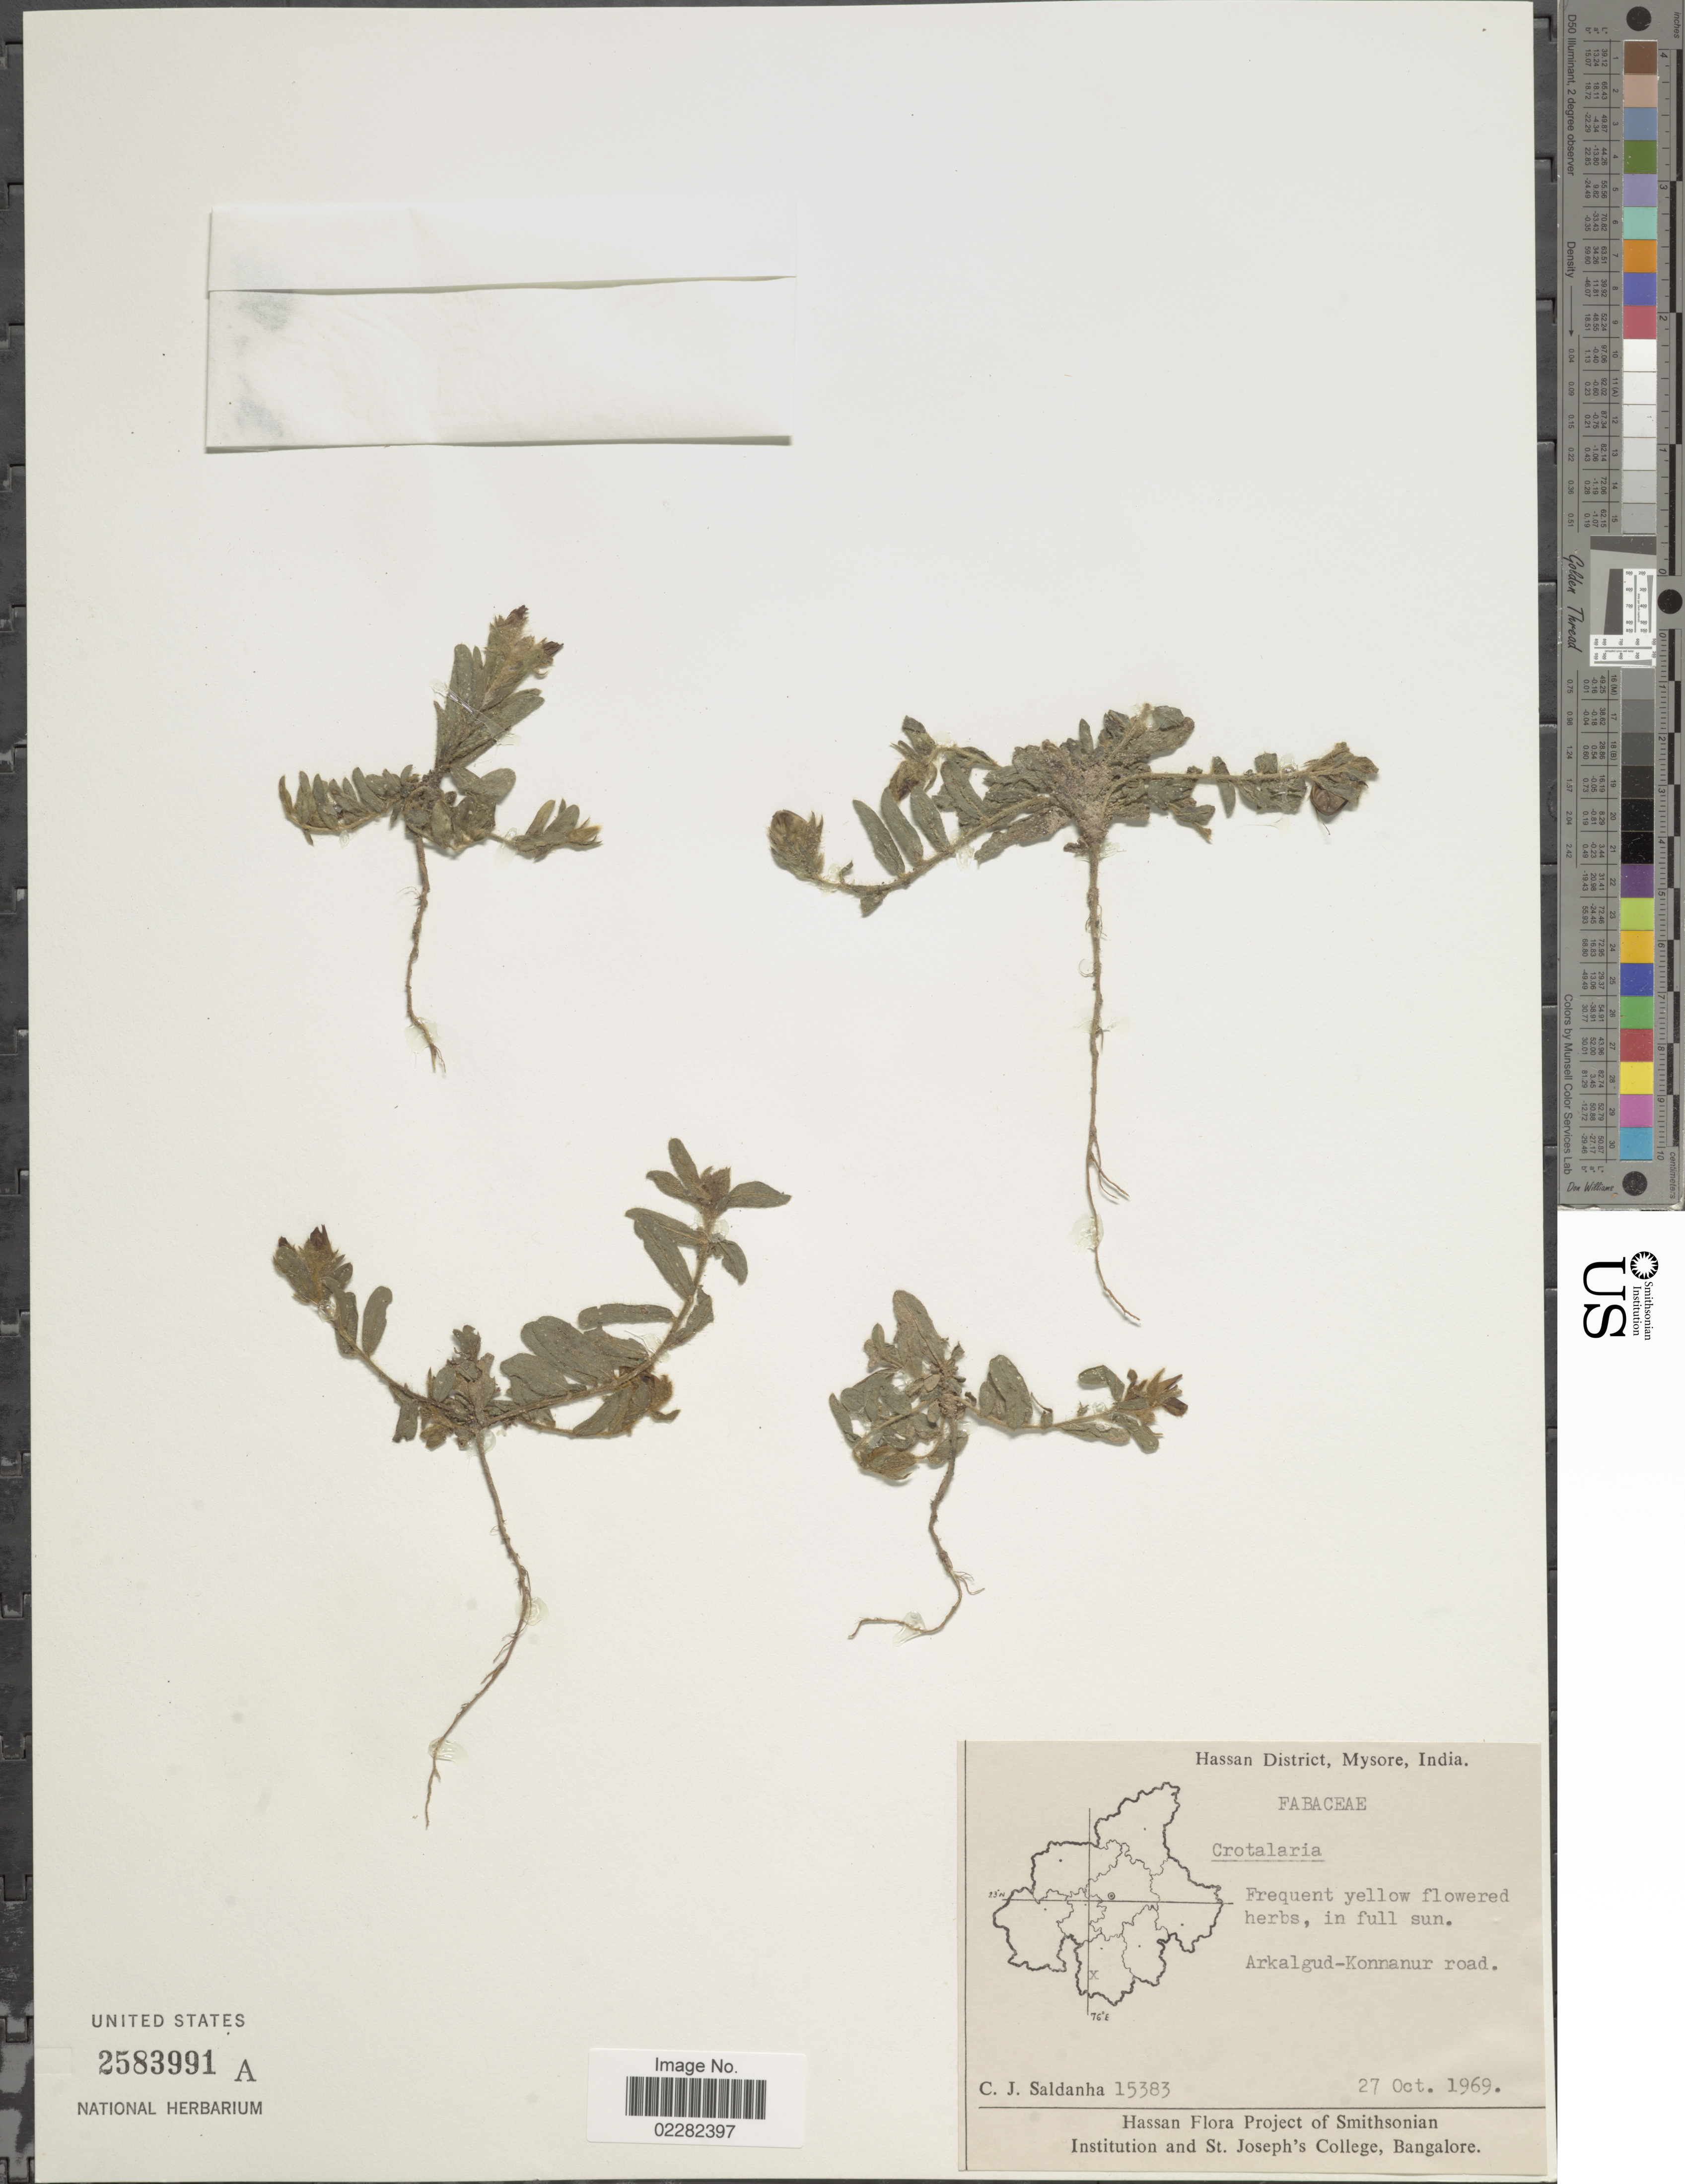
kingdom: Plantae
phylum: Tracheophyta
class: Magnoliopsida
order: Fabales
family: Fabaceae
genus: Crotalaria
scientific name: Crotalaria sp.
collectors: C. J. Saldanha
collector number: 15383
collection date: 1969-10-27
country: India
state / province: Karnataka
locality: Hassan District, Mysore, Arkalgud-Konnanur road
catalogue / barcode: US 2583991A